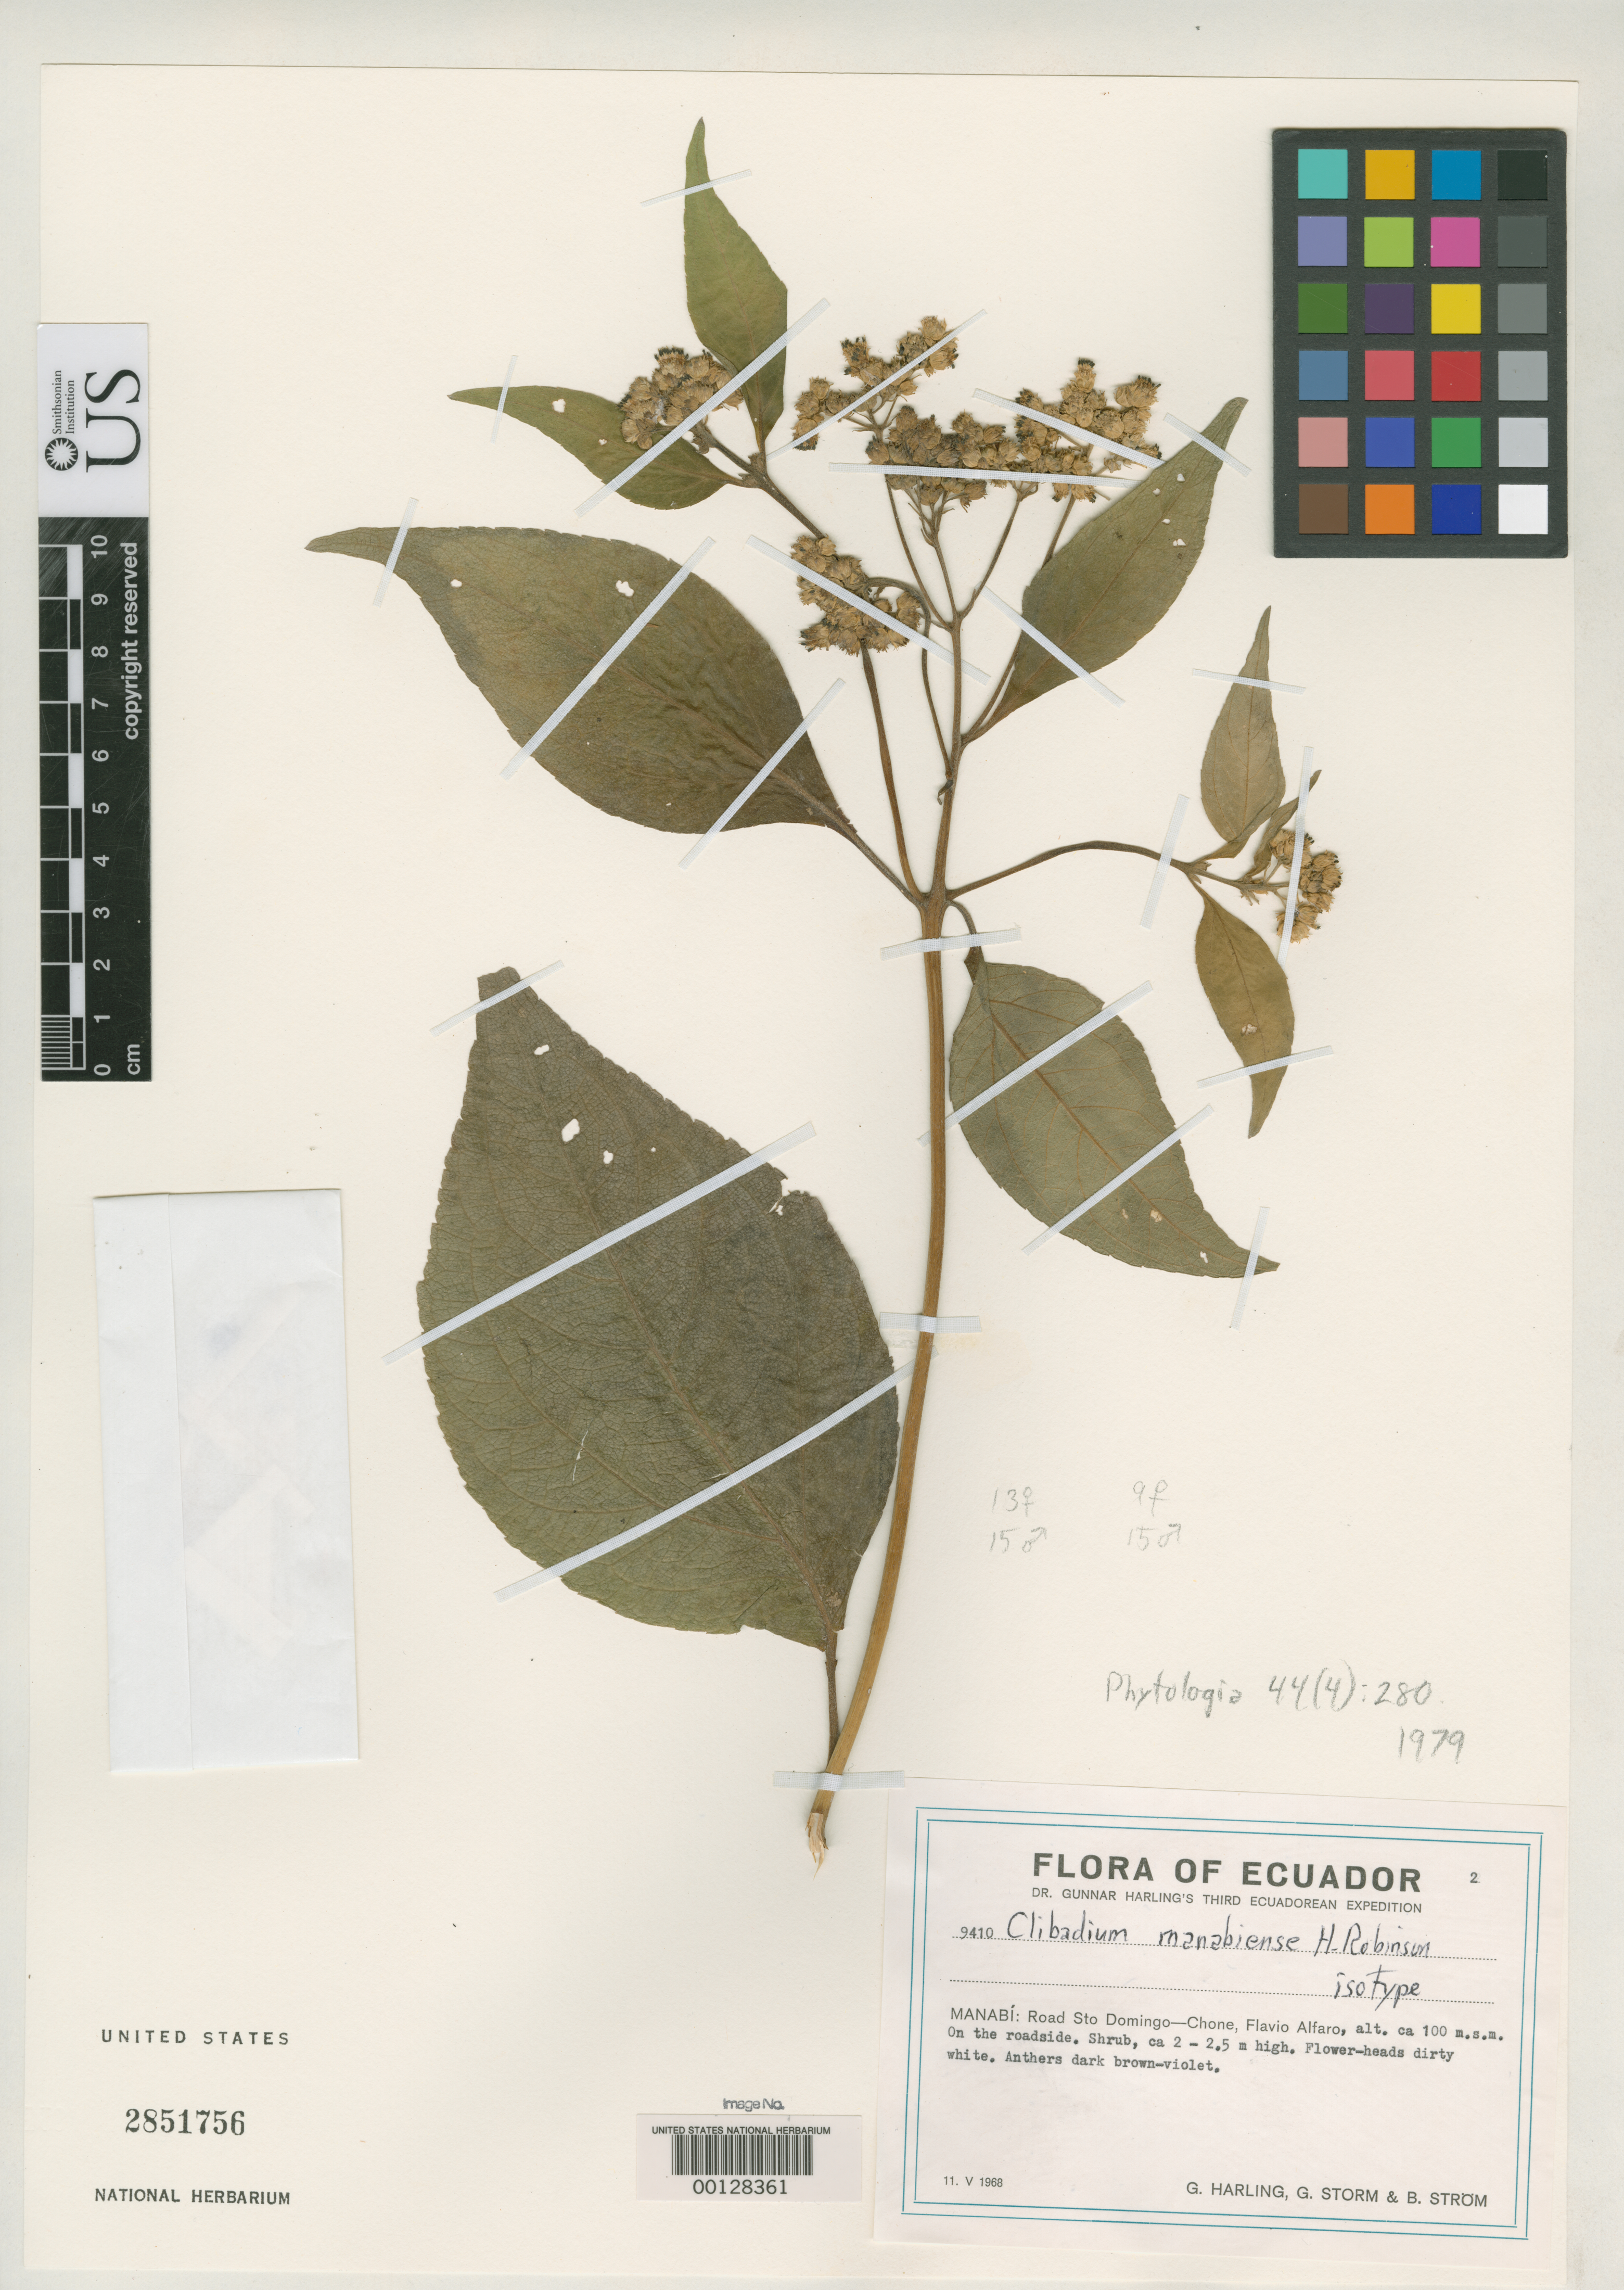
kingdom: Plantae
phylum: Tracheophyta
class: Magnoliopsida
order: Asterales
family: Asteraceae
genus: Clibadium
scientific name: Clibadium manabiense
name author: H. Rob.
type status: Isotype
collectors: G. Harling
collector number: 9410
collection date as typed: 11 May 1968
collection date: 1968-05-11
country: Ecuador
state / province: Manabí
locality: Santo Domingo road to ChOne, Flavio Alfaro.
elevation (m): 100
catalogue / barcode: US 2851756